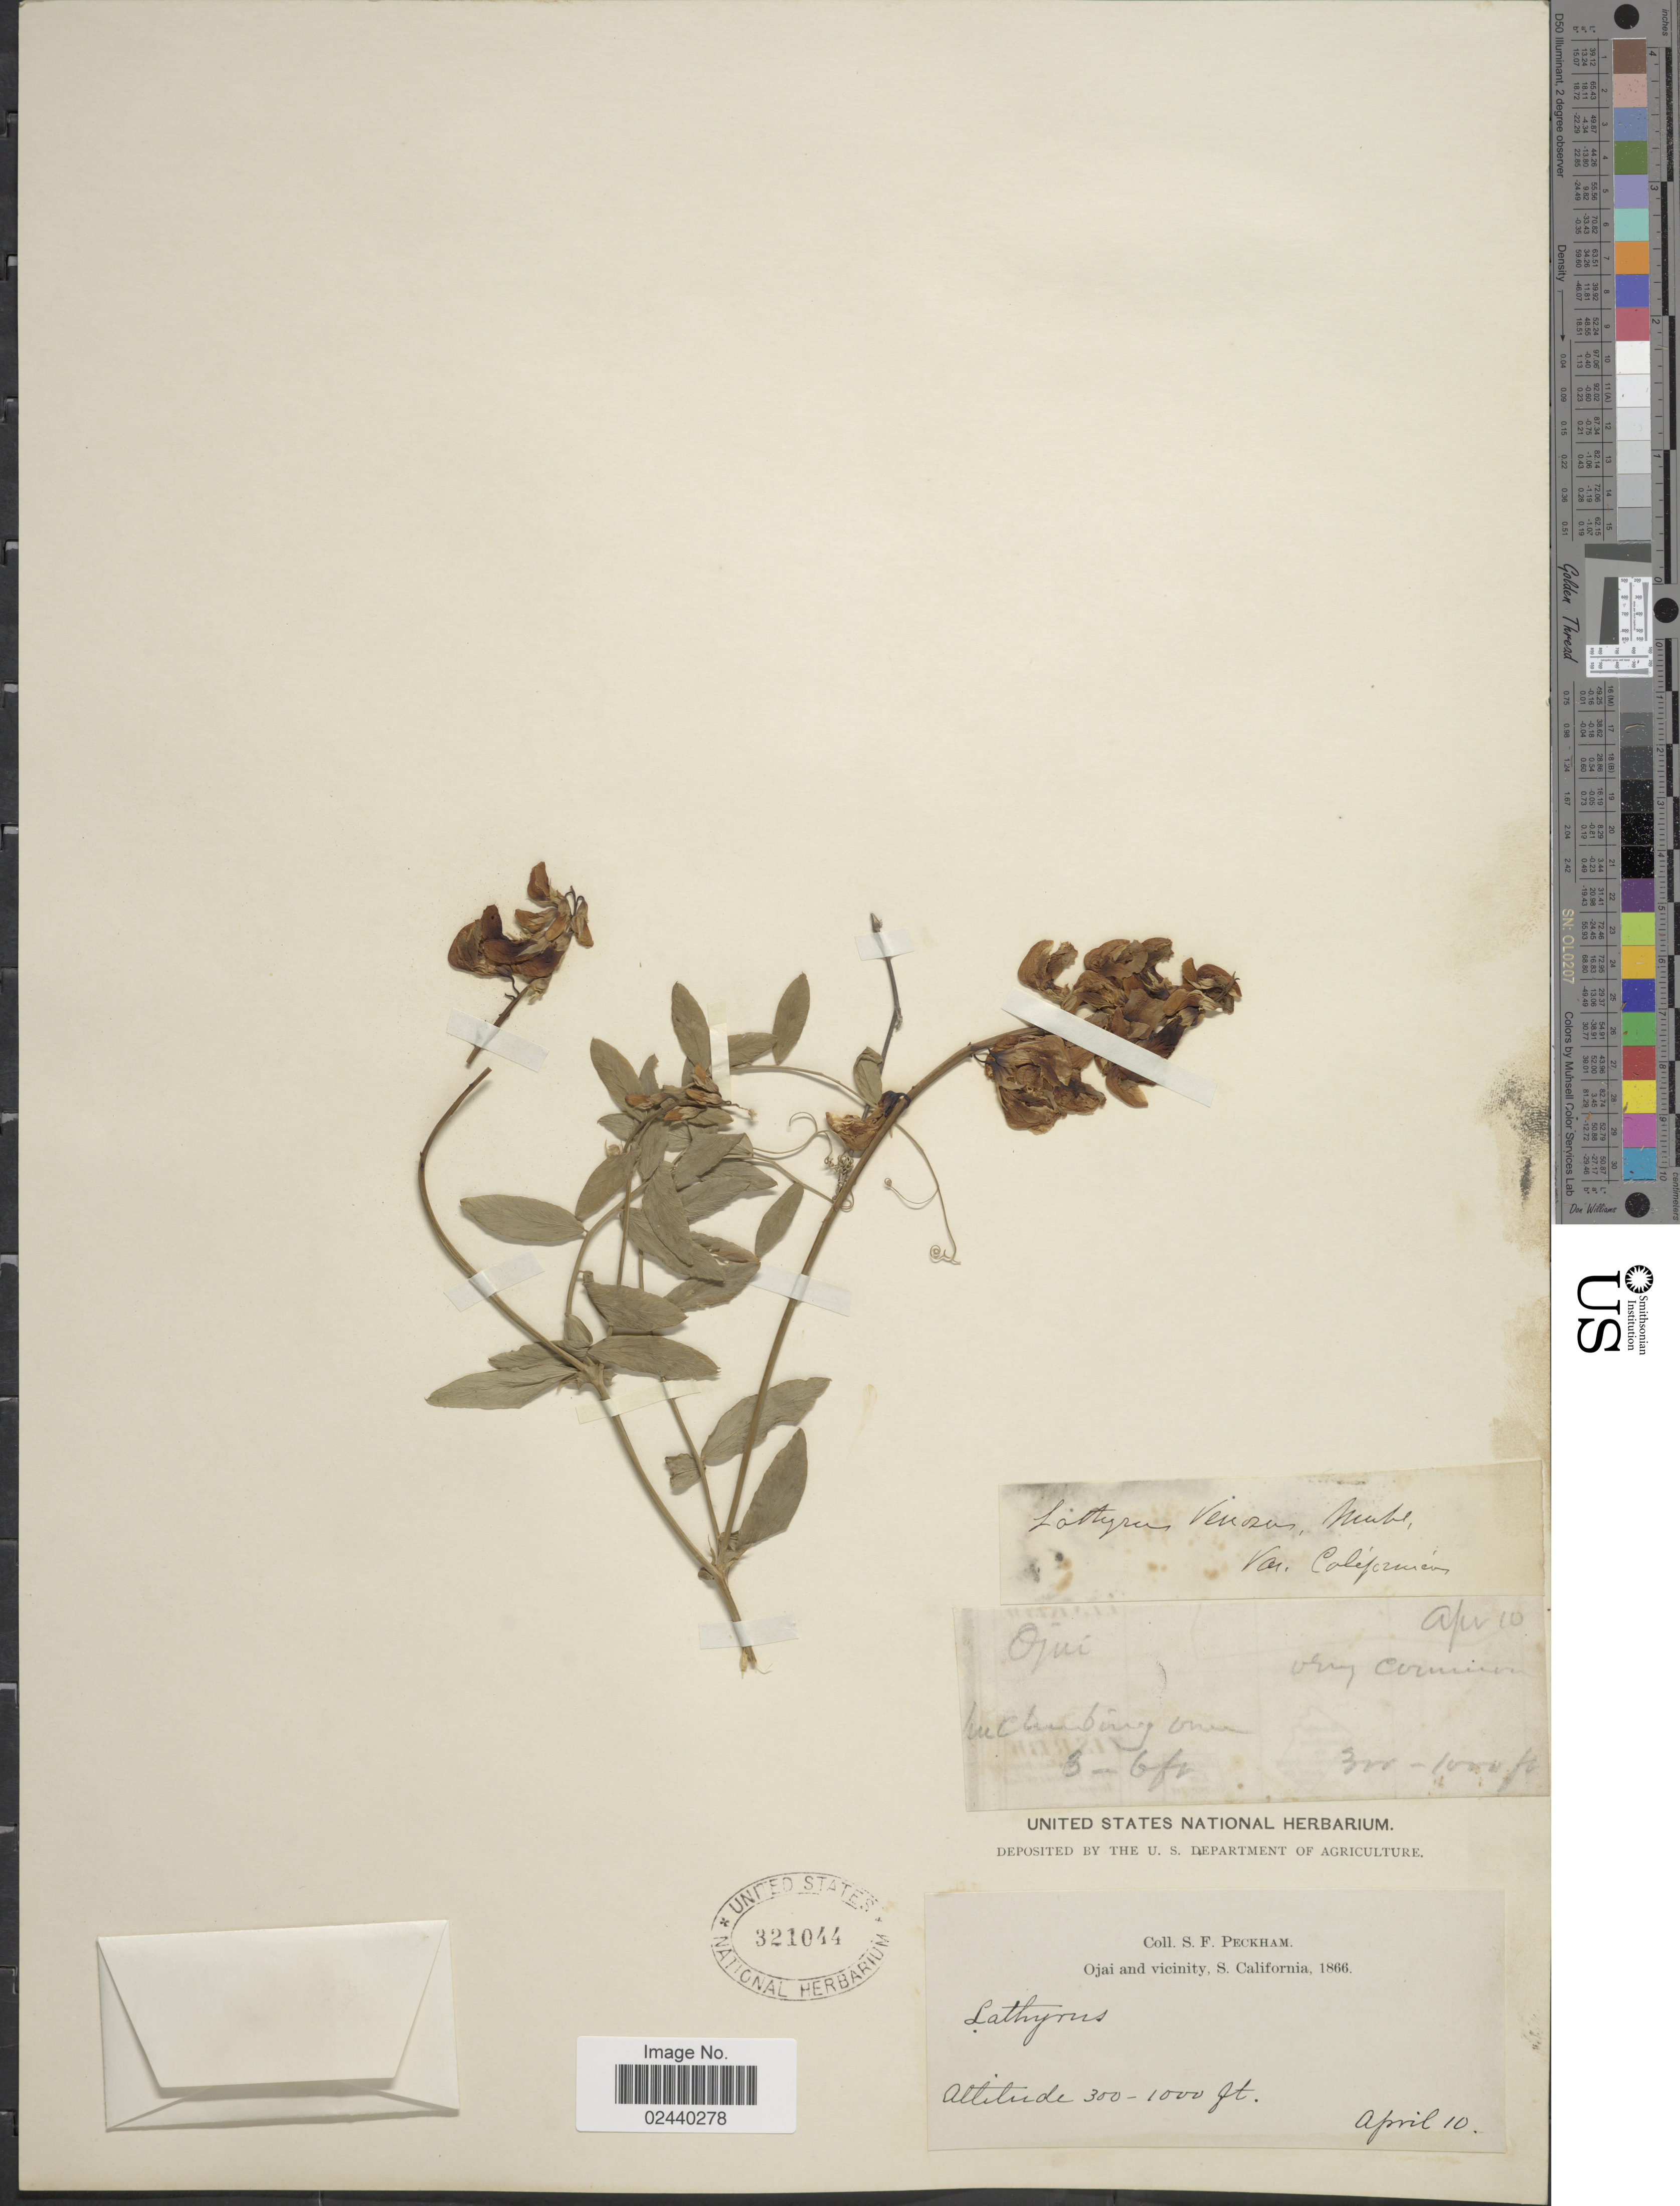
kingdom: Plantae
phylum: Tracheophyta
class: Magnoliopsida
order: Fabales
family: Fabaceae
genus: Lathyrus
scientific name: Lathyrus alefeldii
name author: T.G. White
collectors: S. Peckham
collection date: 1866-04-10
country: United States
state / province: California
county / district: Ventura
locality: Ojai and vicinity, S. California.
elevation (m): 91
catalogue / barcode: US 321044